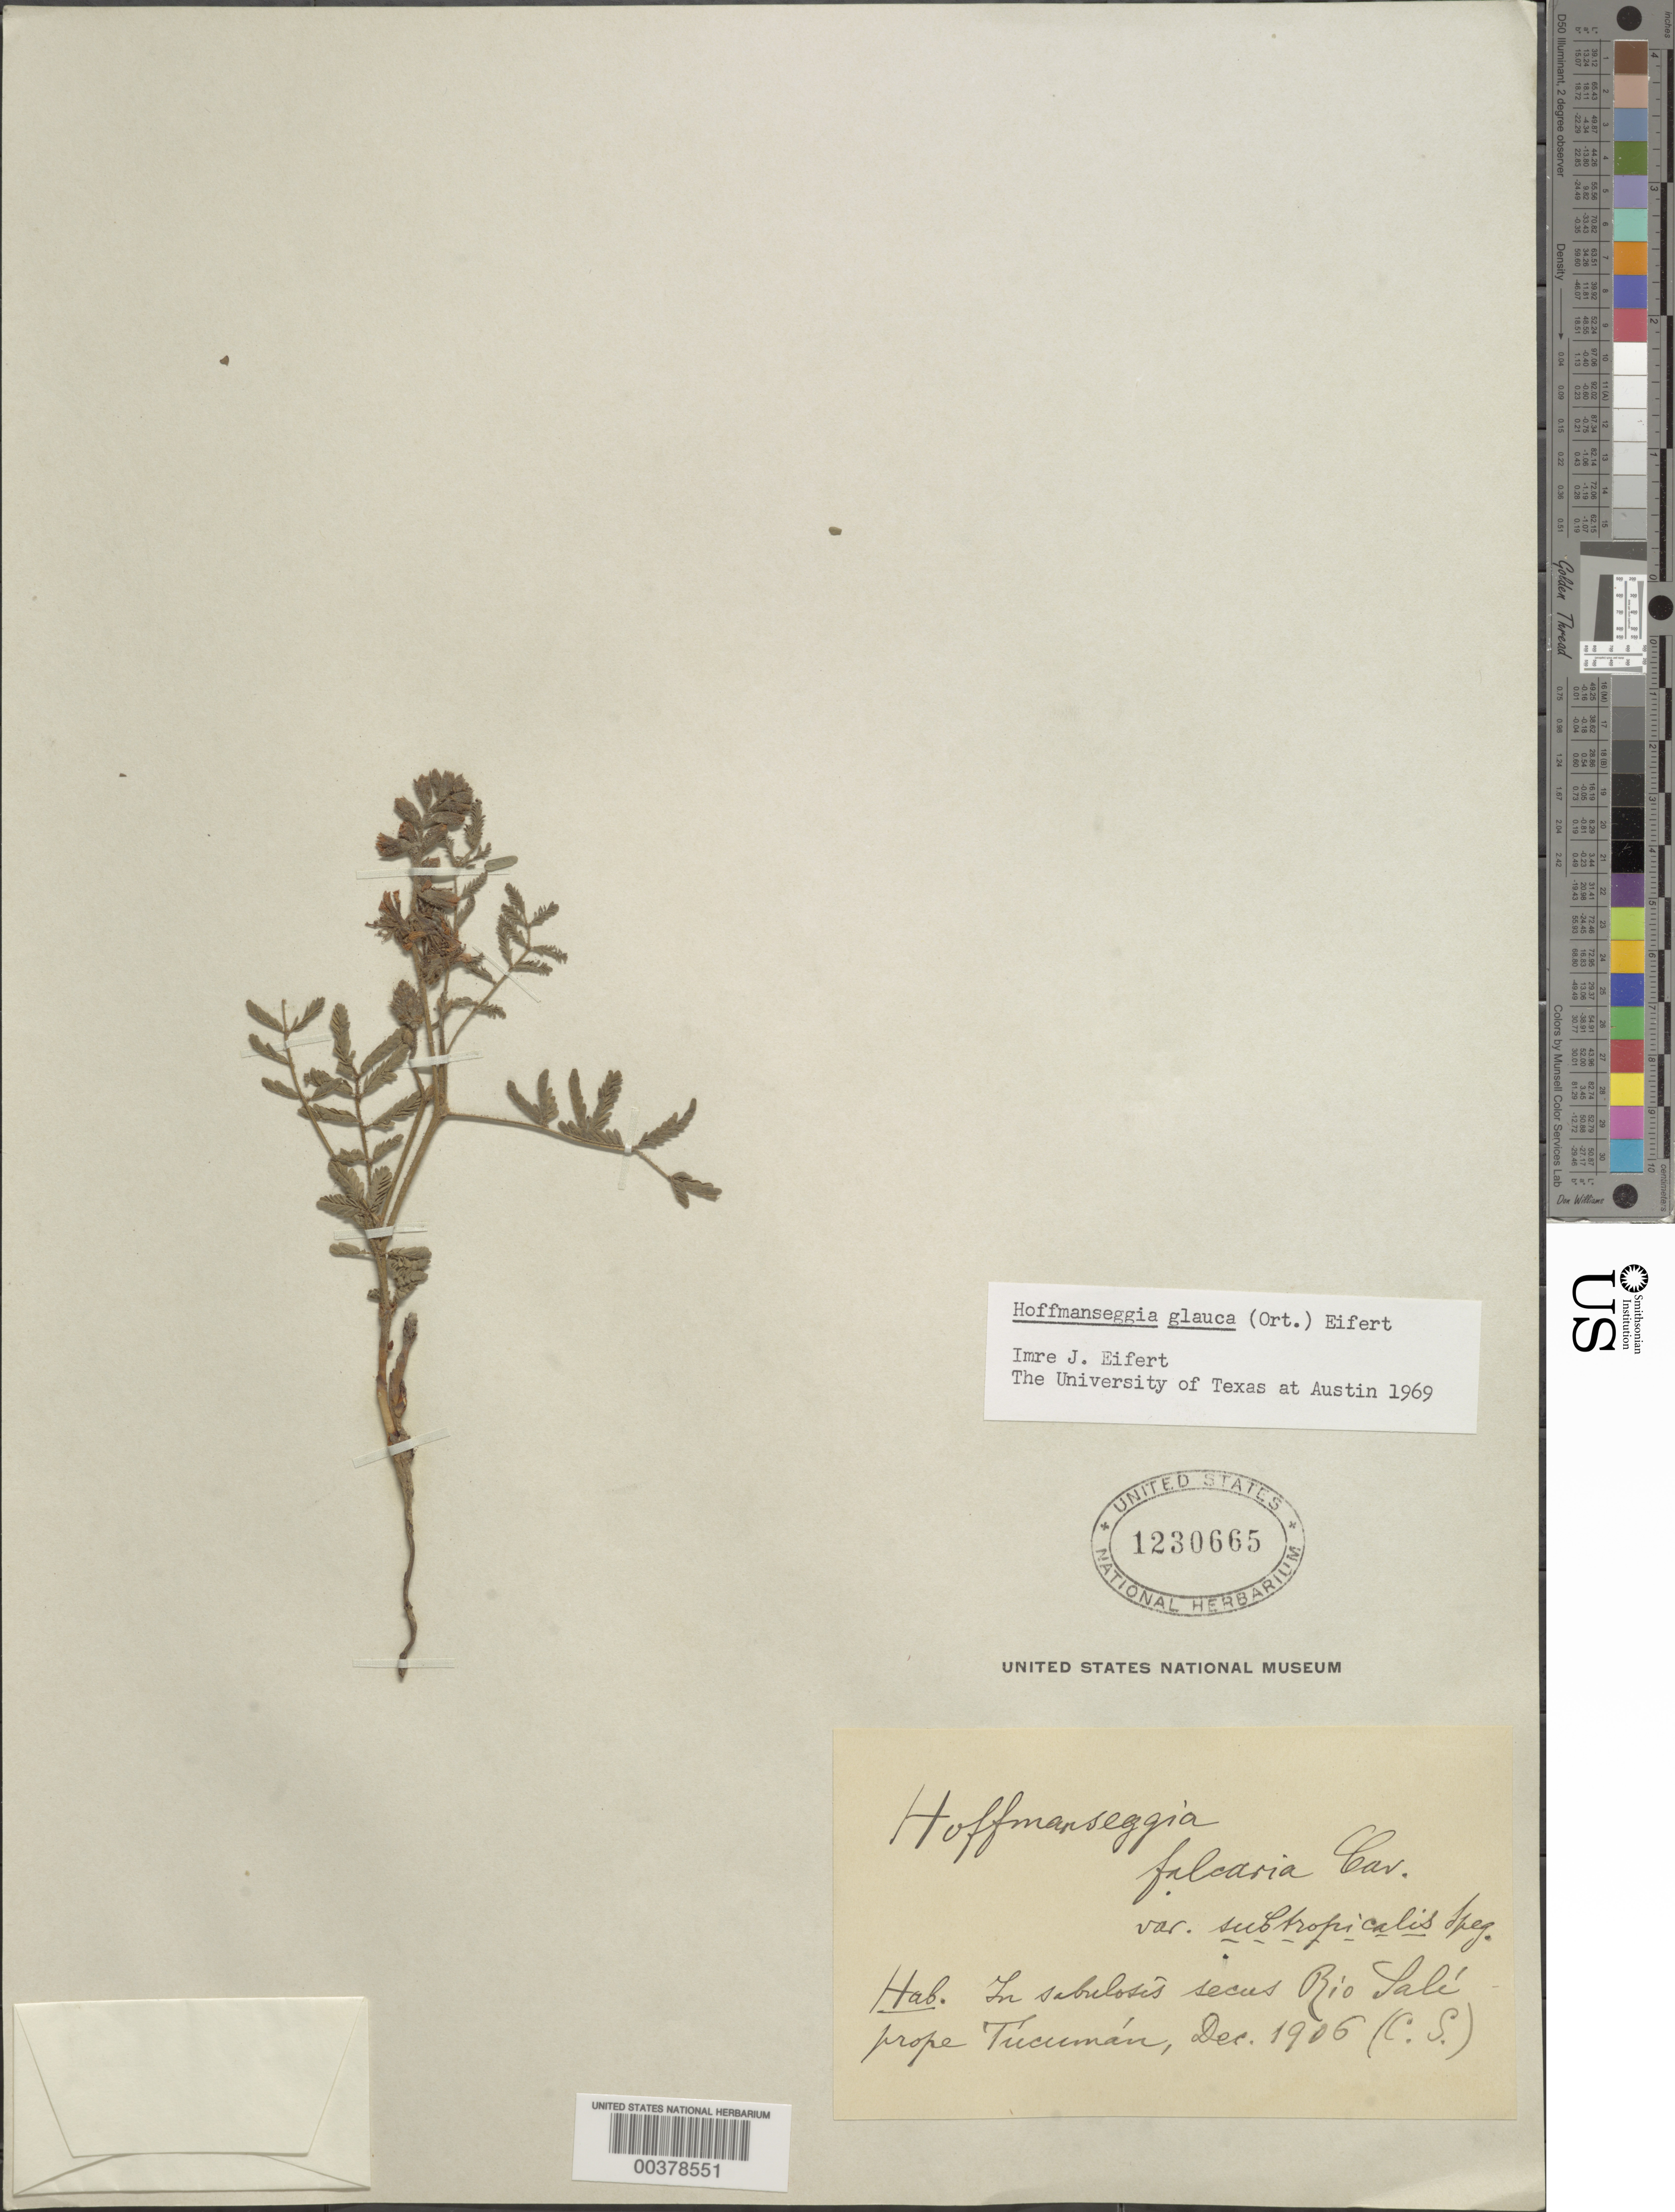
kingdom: Plantae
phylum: Tracheophyta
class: Magnoliopsida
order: Fabales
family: Fabaceae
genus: Hoffmannseggia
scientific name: Hoffmannseggia glauca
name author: (Ortega) Eifert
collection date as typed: Dec 1906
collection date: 1906-12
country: Argentina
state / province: Tucumán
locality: Rio Sali prope Tucuman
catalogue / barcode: US 1230665